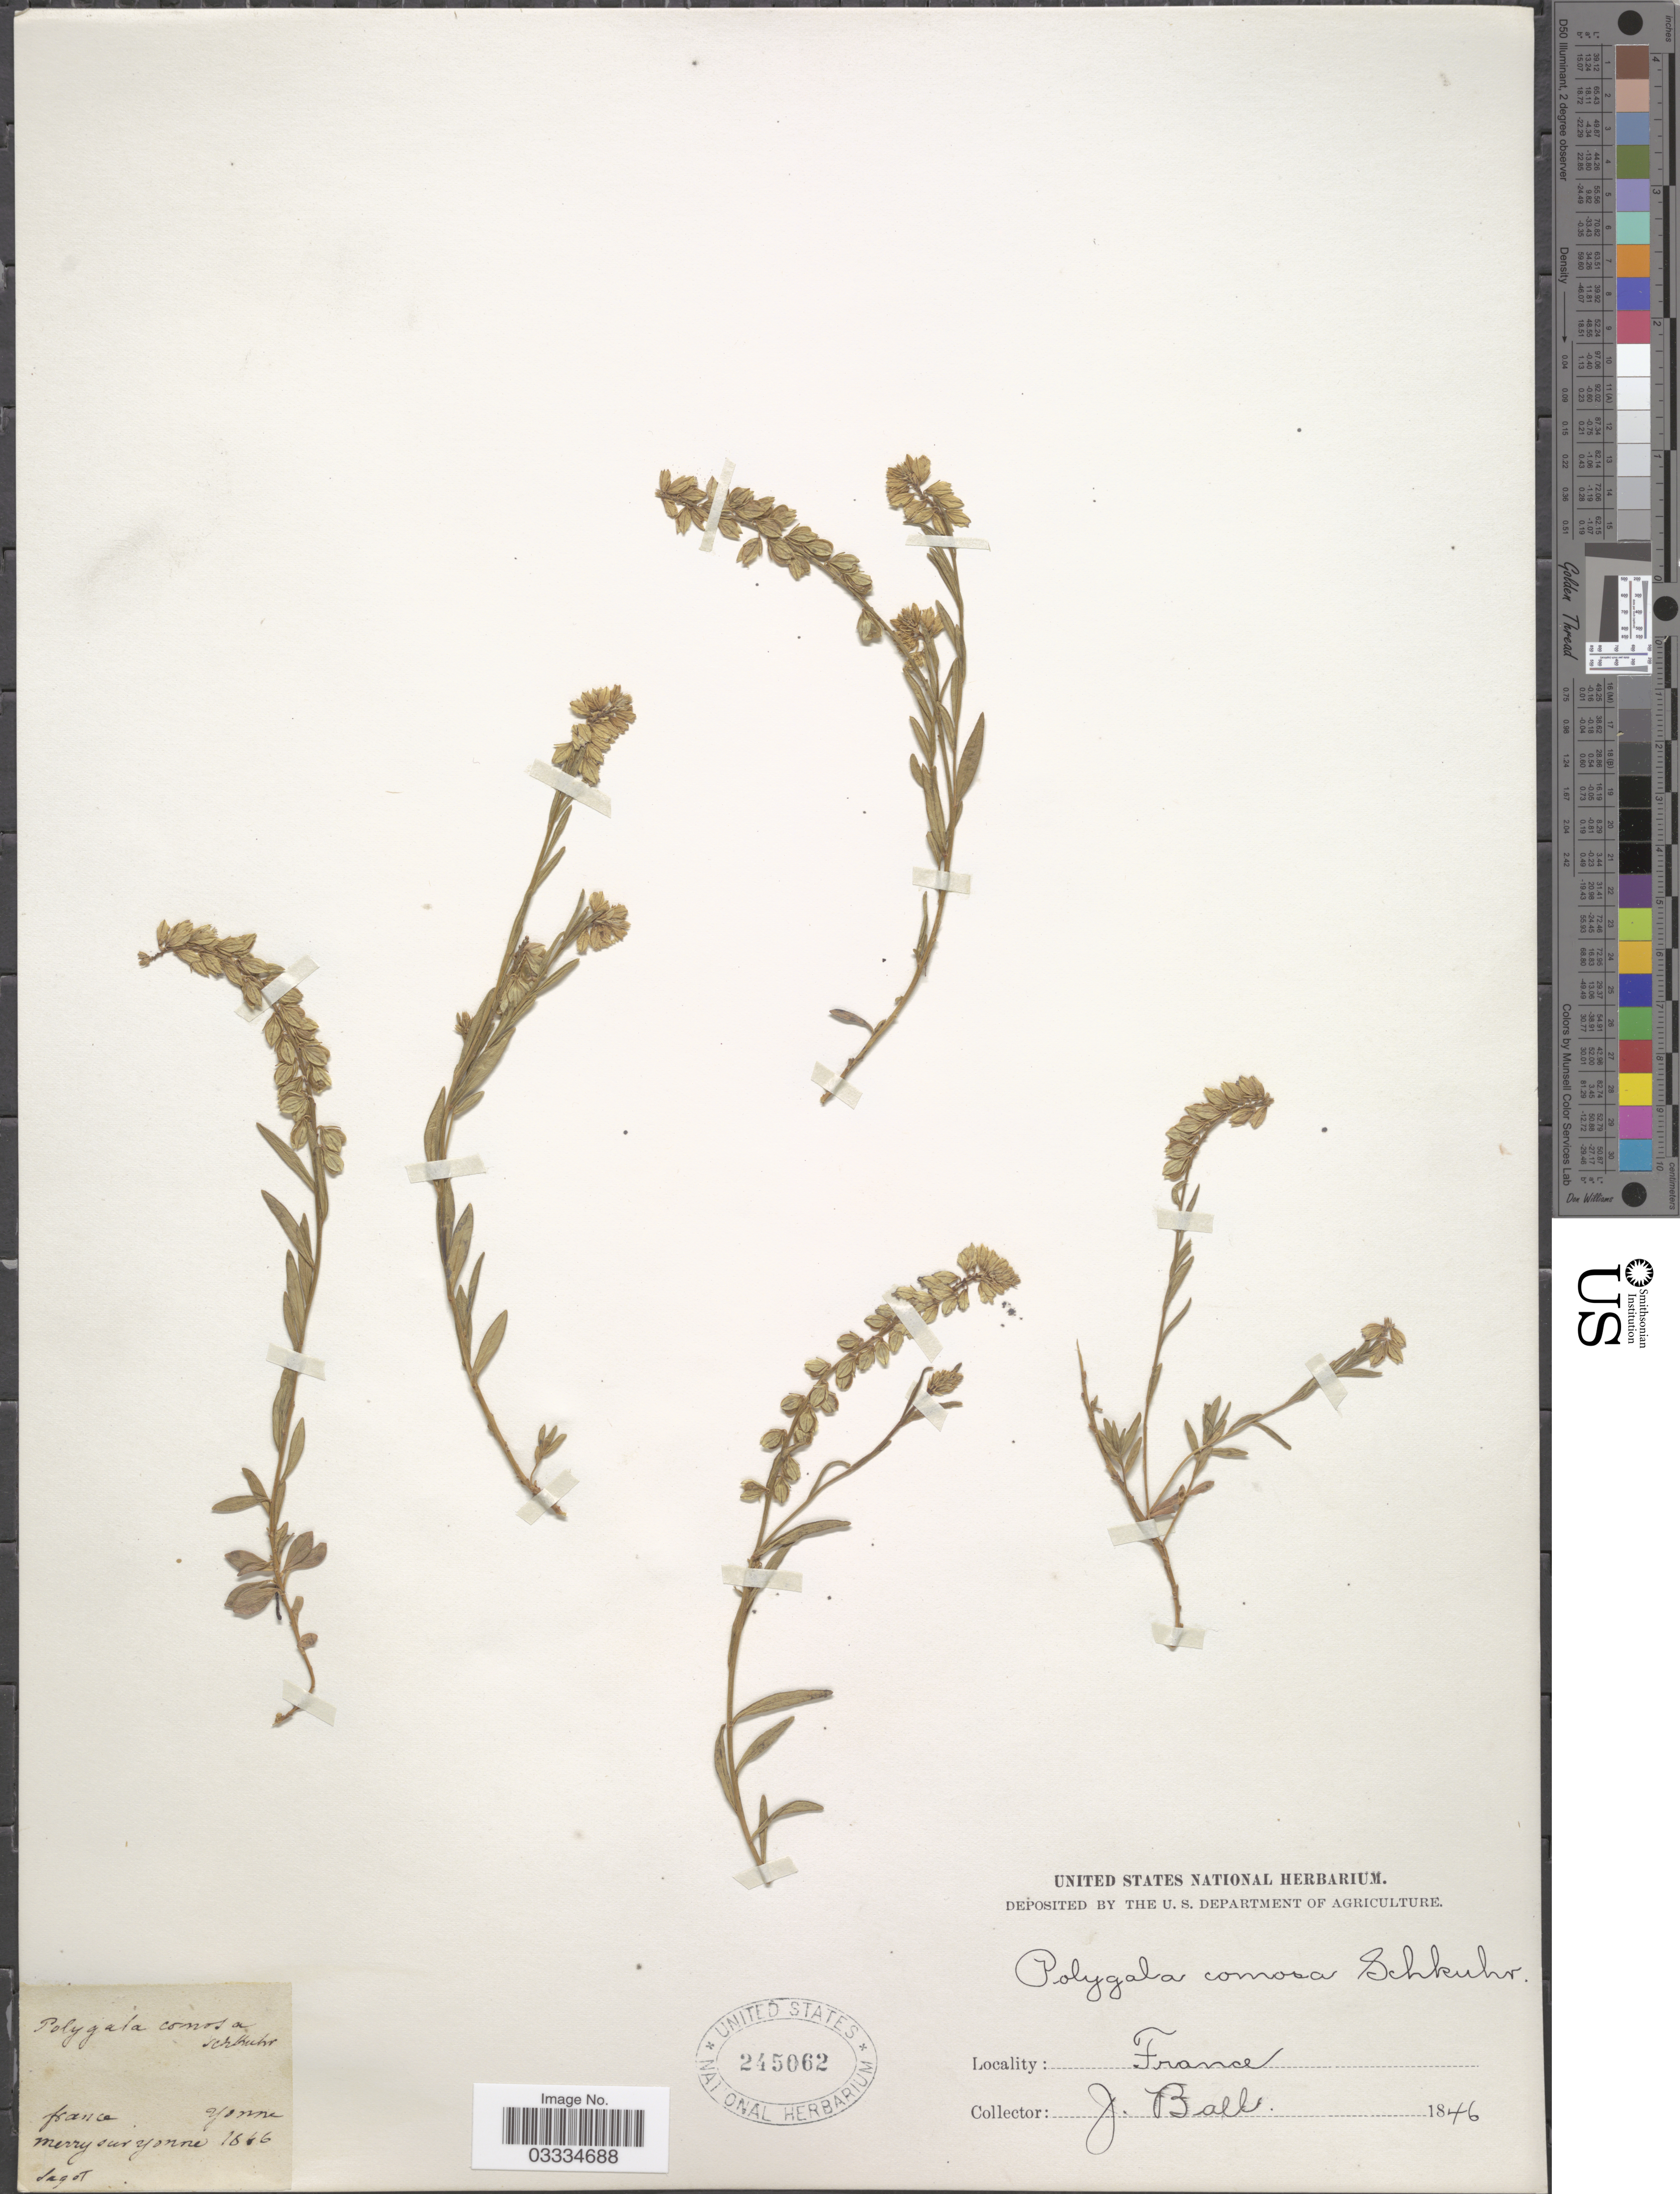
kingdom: Plantae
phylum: Tracheophyta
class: Magnoliopsida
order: Fabales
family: Polygalaceae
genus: Polygala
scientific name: Polygala comosa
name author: Schkuhr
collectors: J. Ball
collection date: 1846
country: France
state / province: Bourgogne-Franche-Comté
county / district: Yonne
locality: Yonne, merry sur Yonne.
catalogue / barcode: US 245062